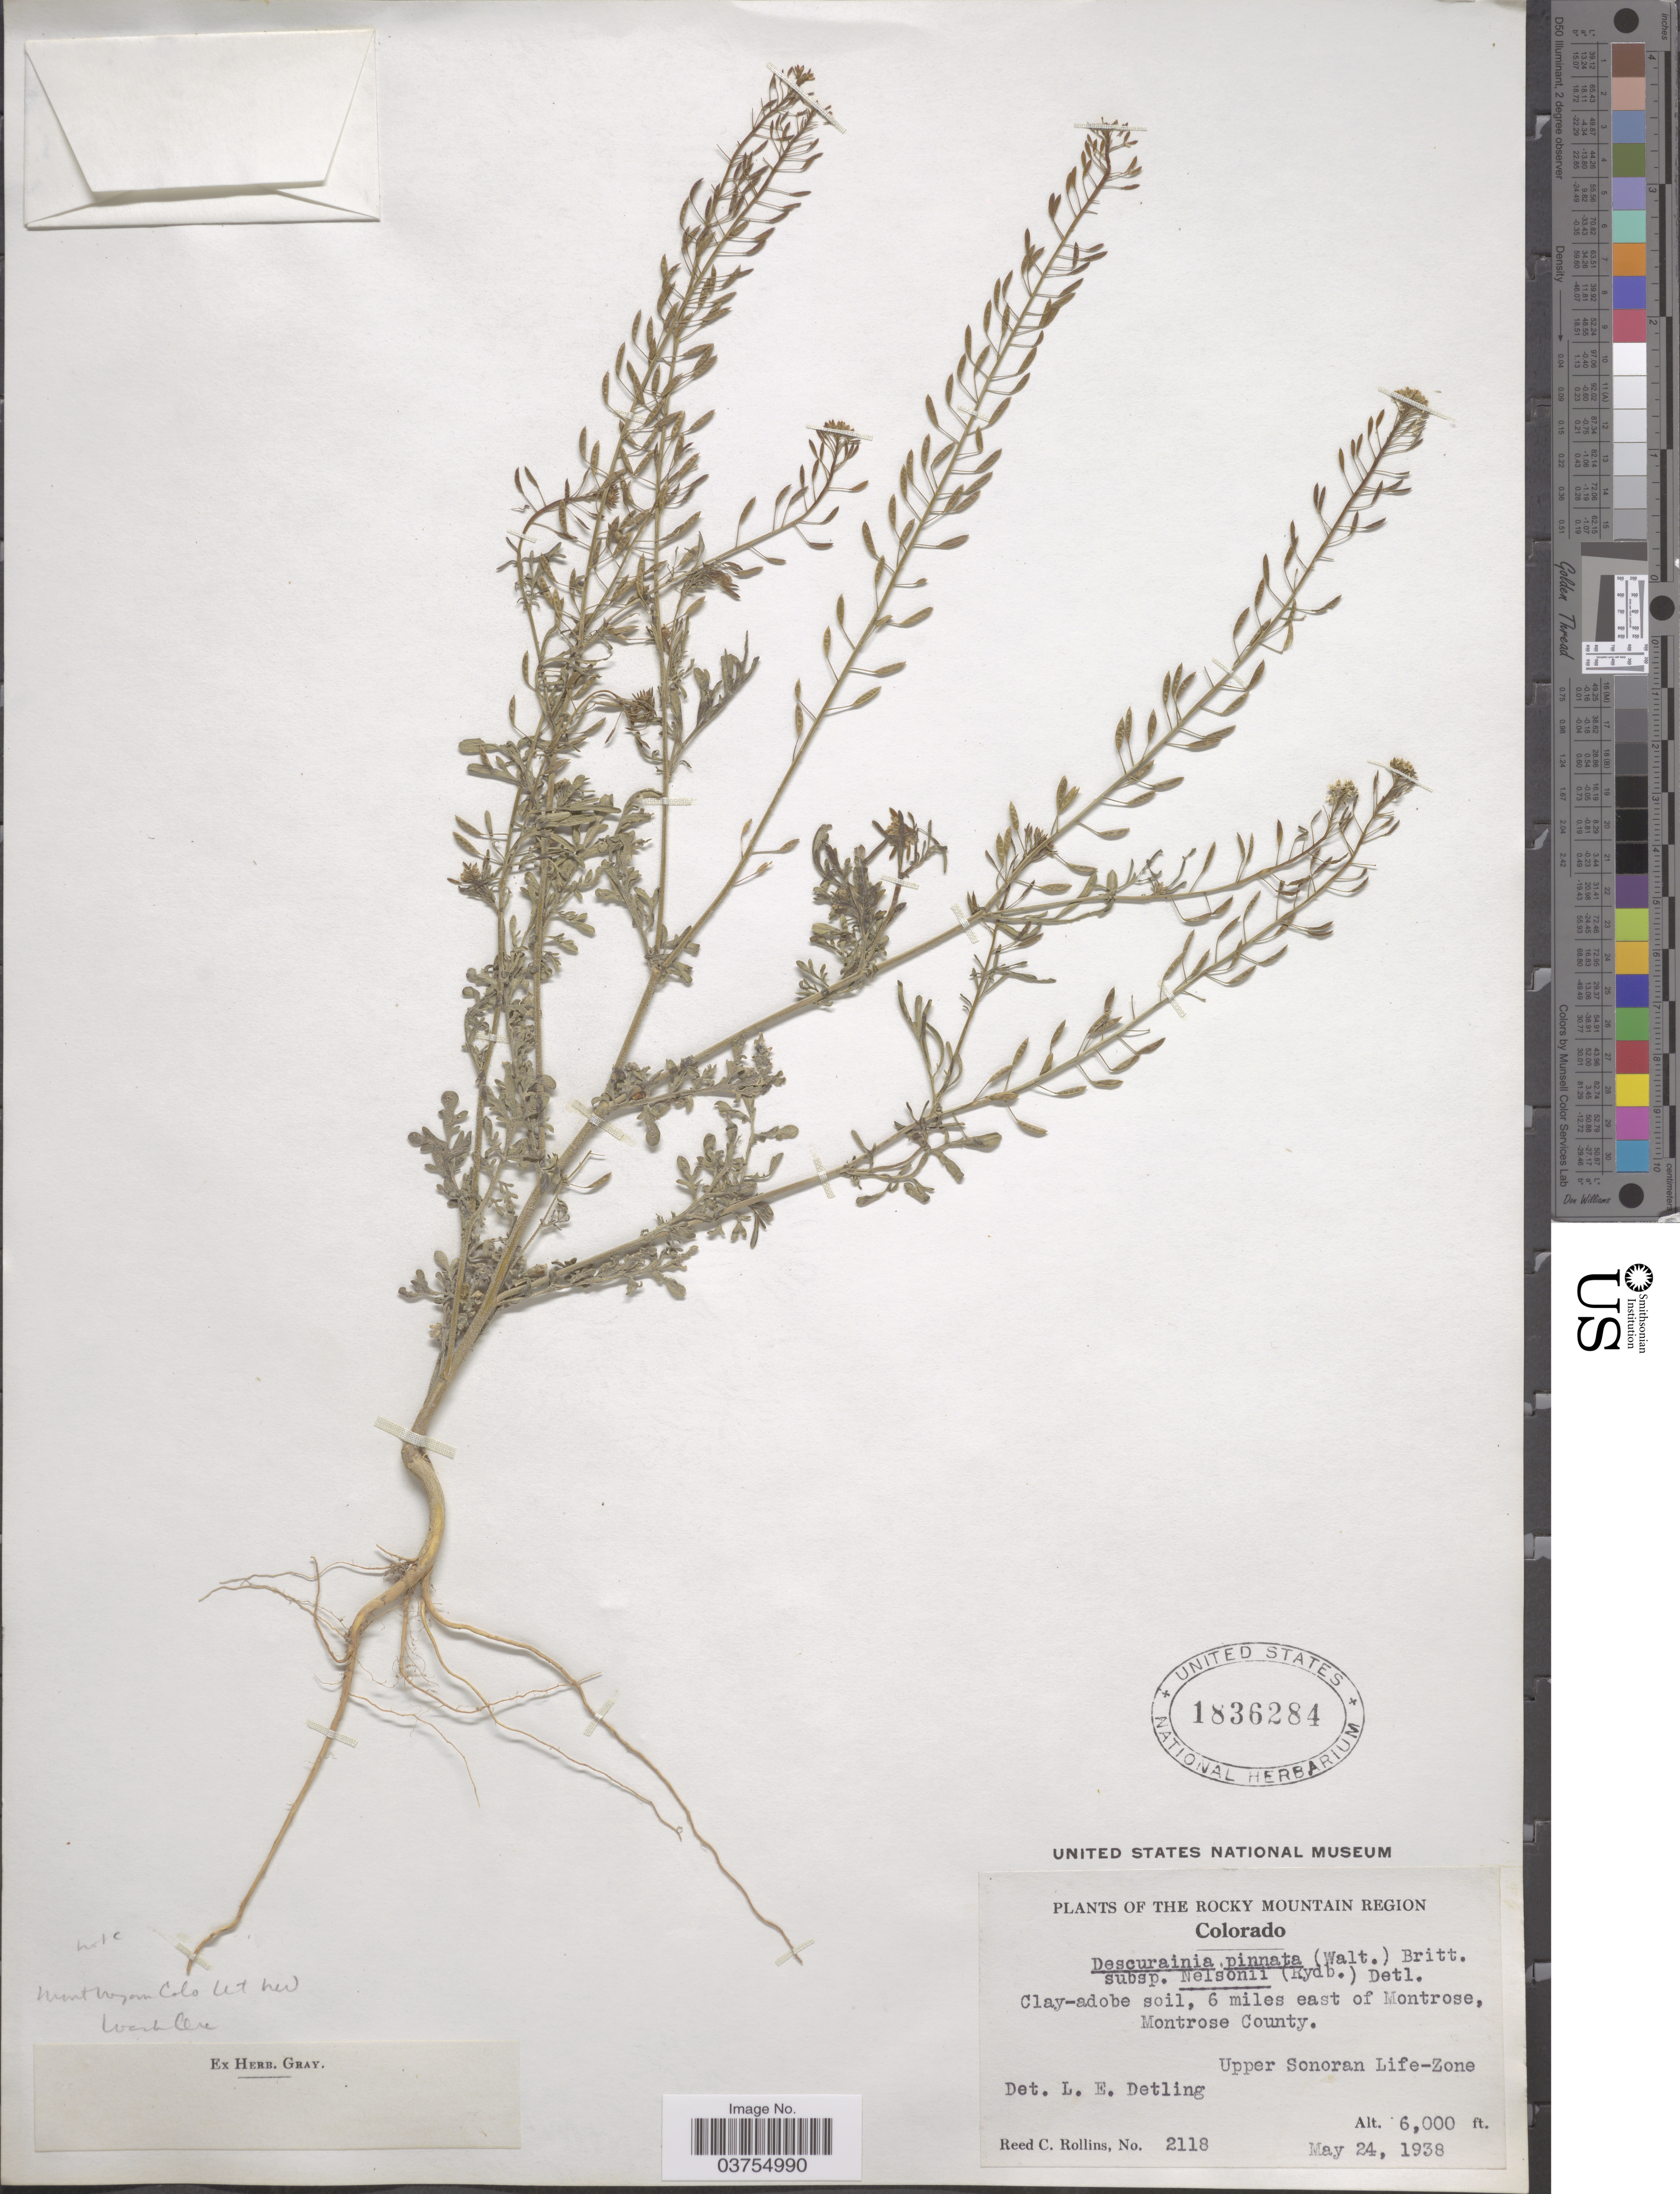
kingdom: Plantae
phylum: Tracheophyta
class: Magnoliopsida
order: Brassicales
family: Brassicaceae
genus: Descurainia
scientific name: Descurainia pinnata subsp. nelsonii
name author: (Rydb.) M. Peck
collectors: R. C. Rollins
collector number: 2118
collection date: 1938-05-24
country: United States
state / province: Colorado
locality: The Rocky Mountain Region. Clay-adobe soil, 6 miles east of Montrose, Montrose County. Upper Sonoran Life-Zone.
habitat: clay-adobe soil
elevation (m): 1829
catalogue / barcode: US 1836284